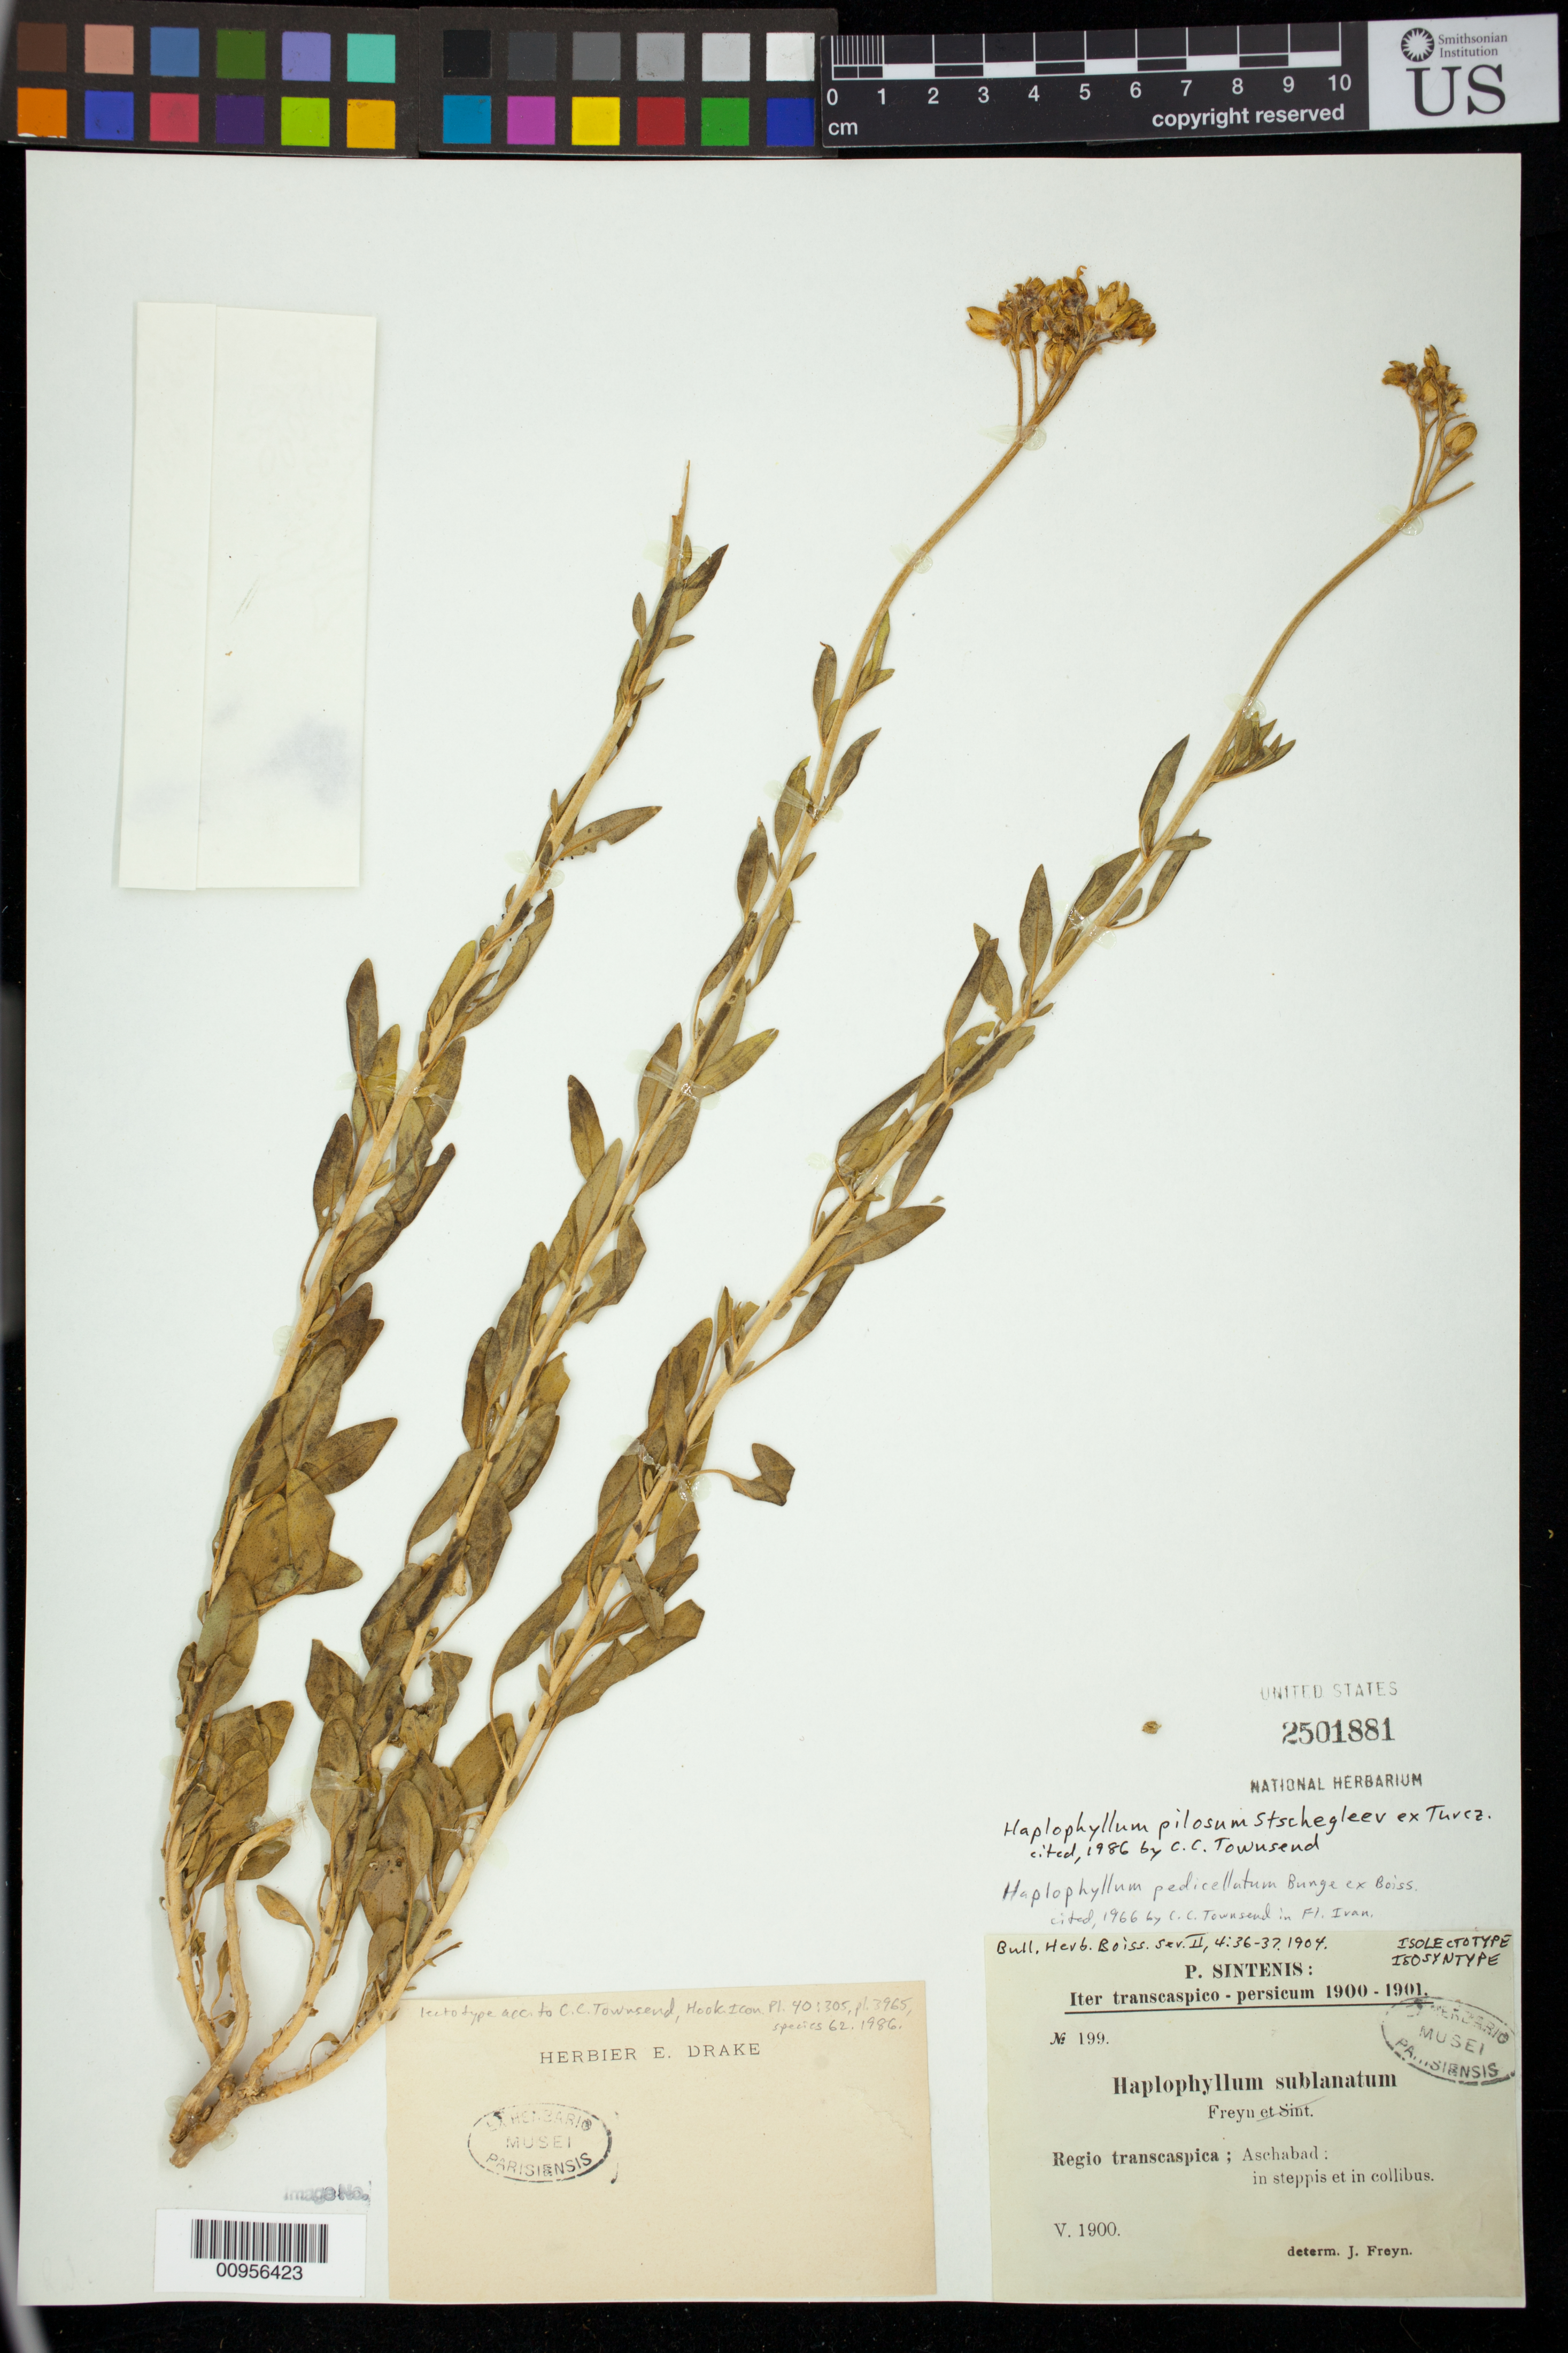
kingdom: Plantae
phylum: Tracheophyta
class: Magnoliopsida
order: Sapindales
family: Rutaceae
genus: Haplophyllum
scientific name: Haplophyllum sublanatum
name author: Freyn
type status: Isolectotype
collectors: P. Sintenis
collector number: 199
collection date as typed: May 1900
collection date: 1900-05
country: Turkmenistan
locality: Regio transcaspica; Aschabad: in steppis et in collibus.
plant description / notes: Currently accepted name as cited by C.C. Townsend (1986).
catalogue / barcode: US 2501881